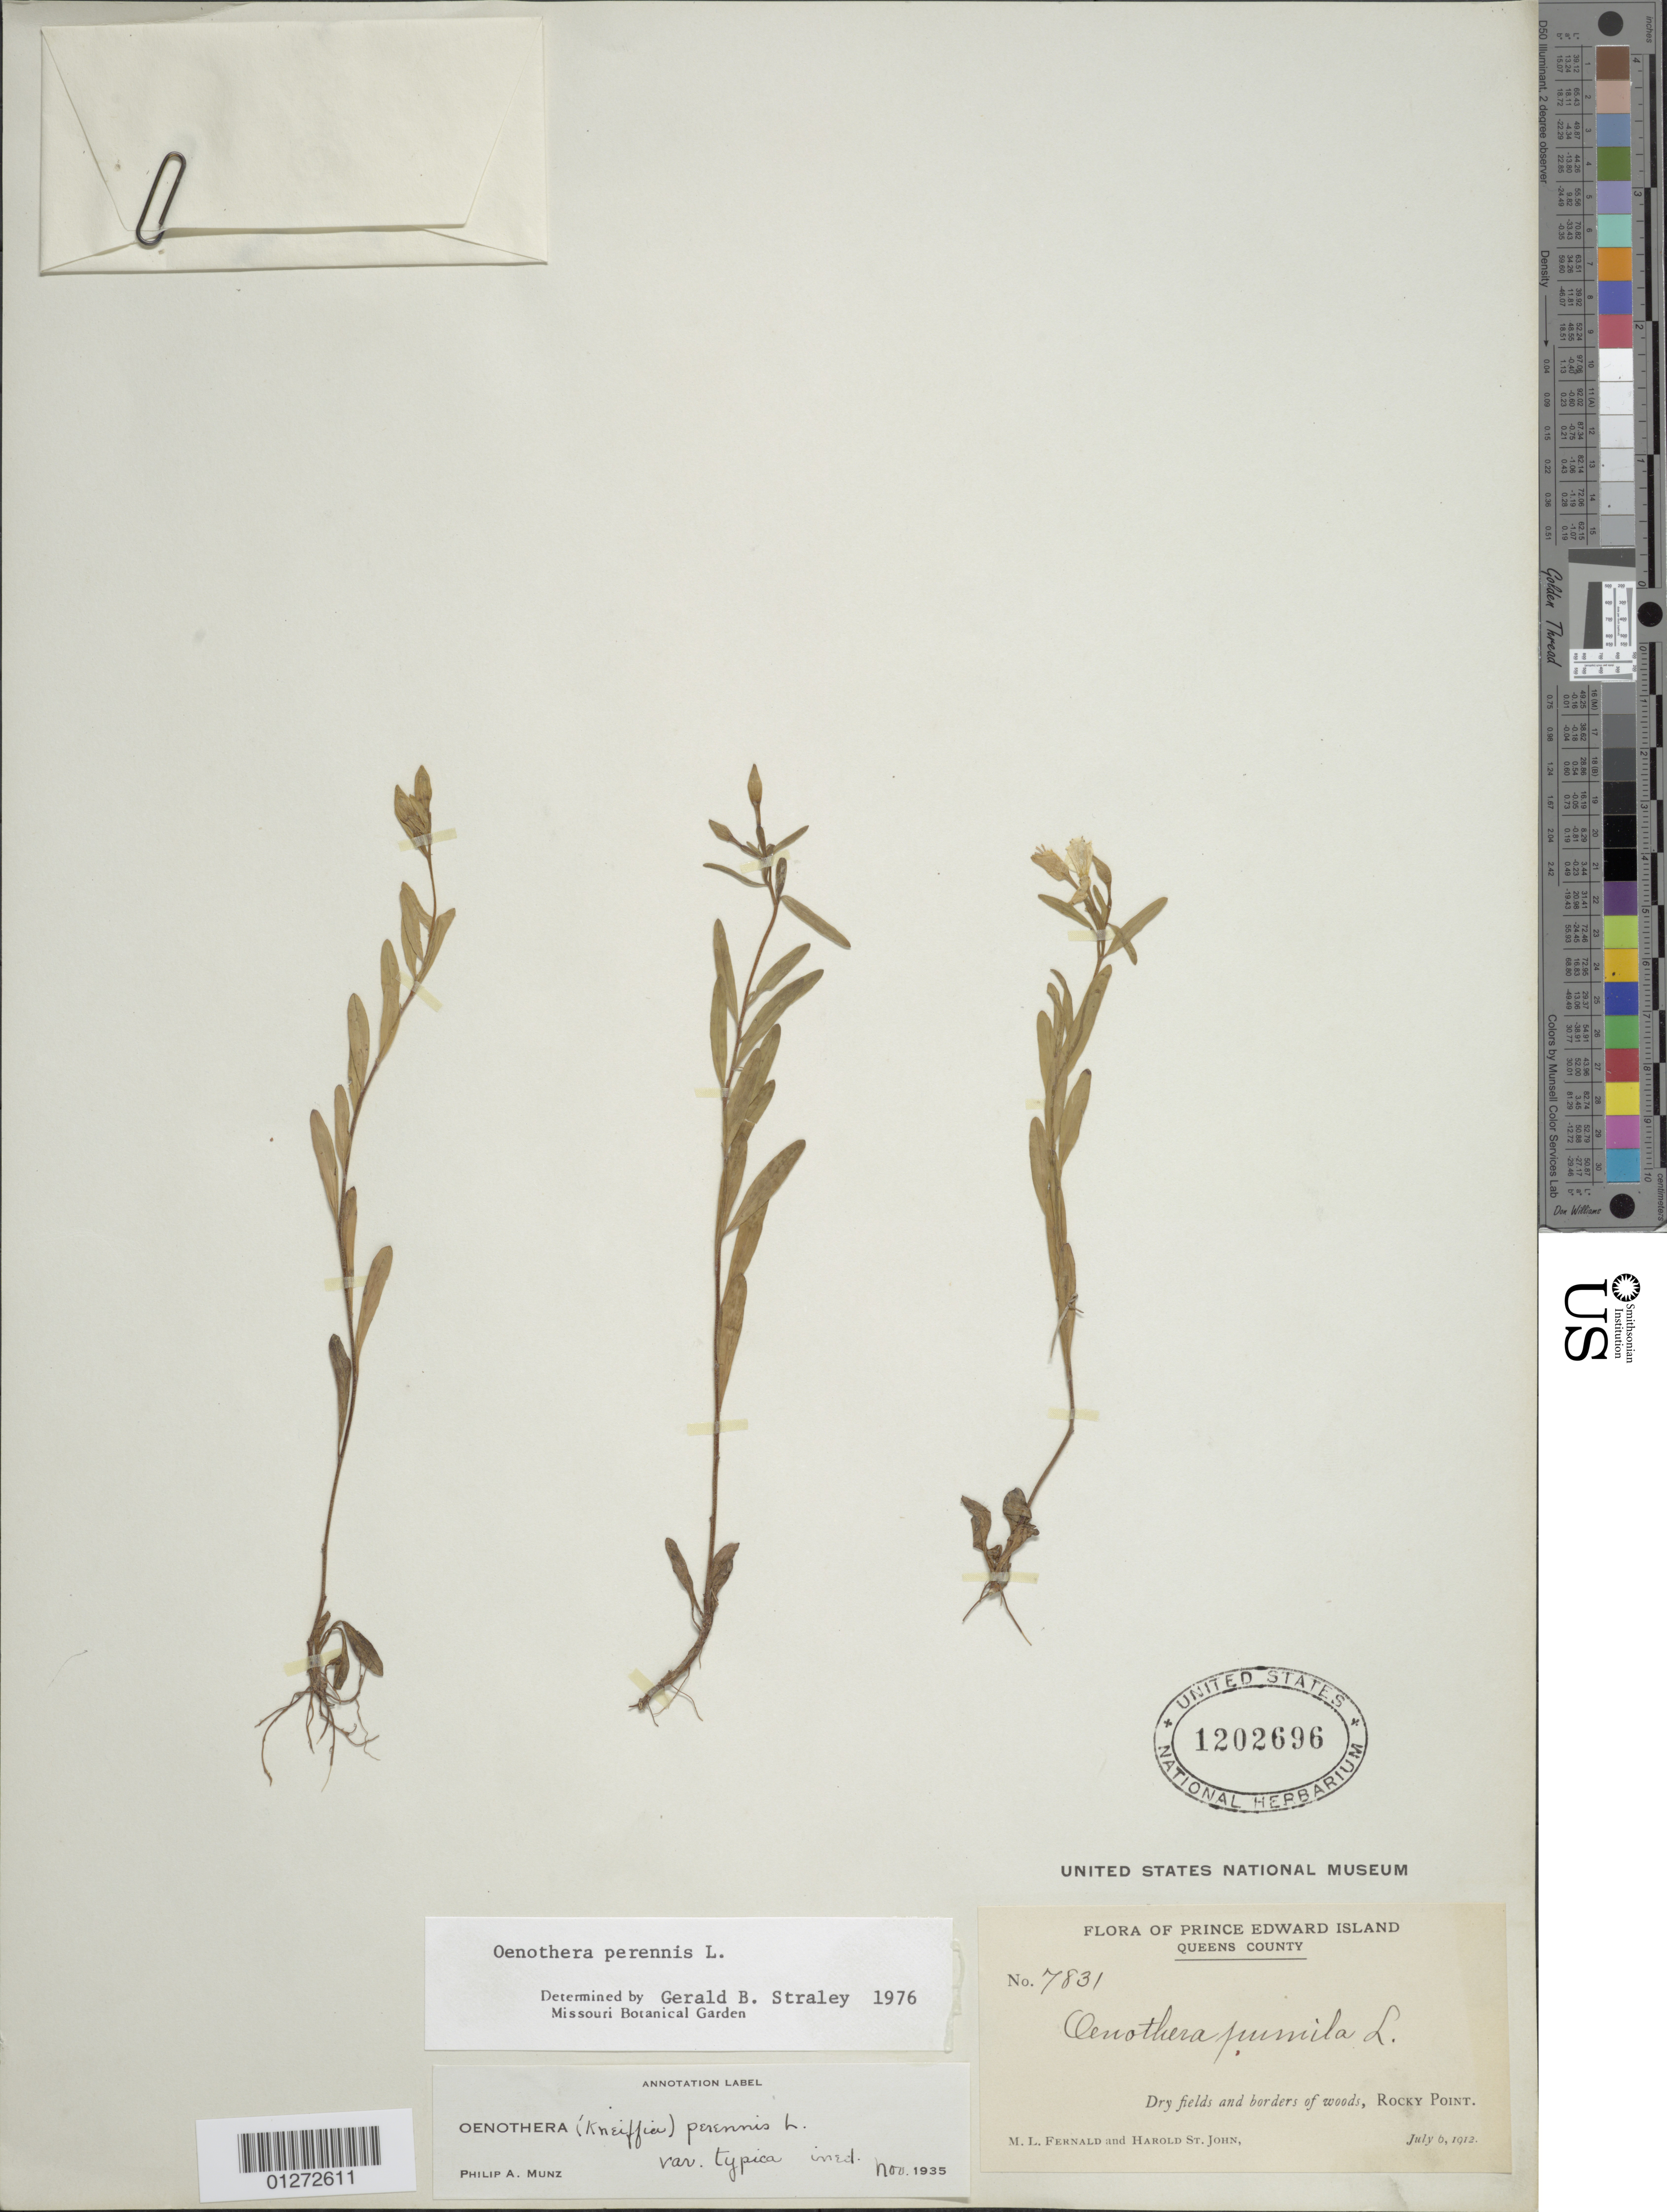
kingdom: Plantae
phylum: Tracheophyta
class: Magnoliopsida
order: Myrtales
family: Onagraceae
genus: Oenothera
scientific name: Oenothera perennis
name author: L.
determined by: Straley, G. B.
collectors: M. L. Fernald & H. St. John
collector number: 7831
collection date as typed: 6 Jul 1912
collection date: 1912-07-06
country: Canada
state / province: Prince Edward Island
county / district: Queens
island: Prince Edward Island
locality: Rocky Point.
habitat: Dry fields and borders of woods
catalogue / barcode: US 1202696